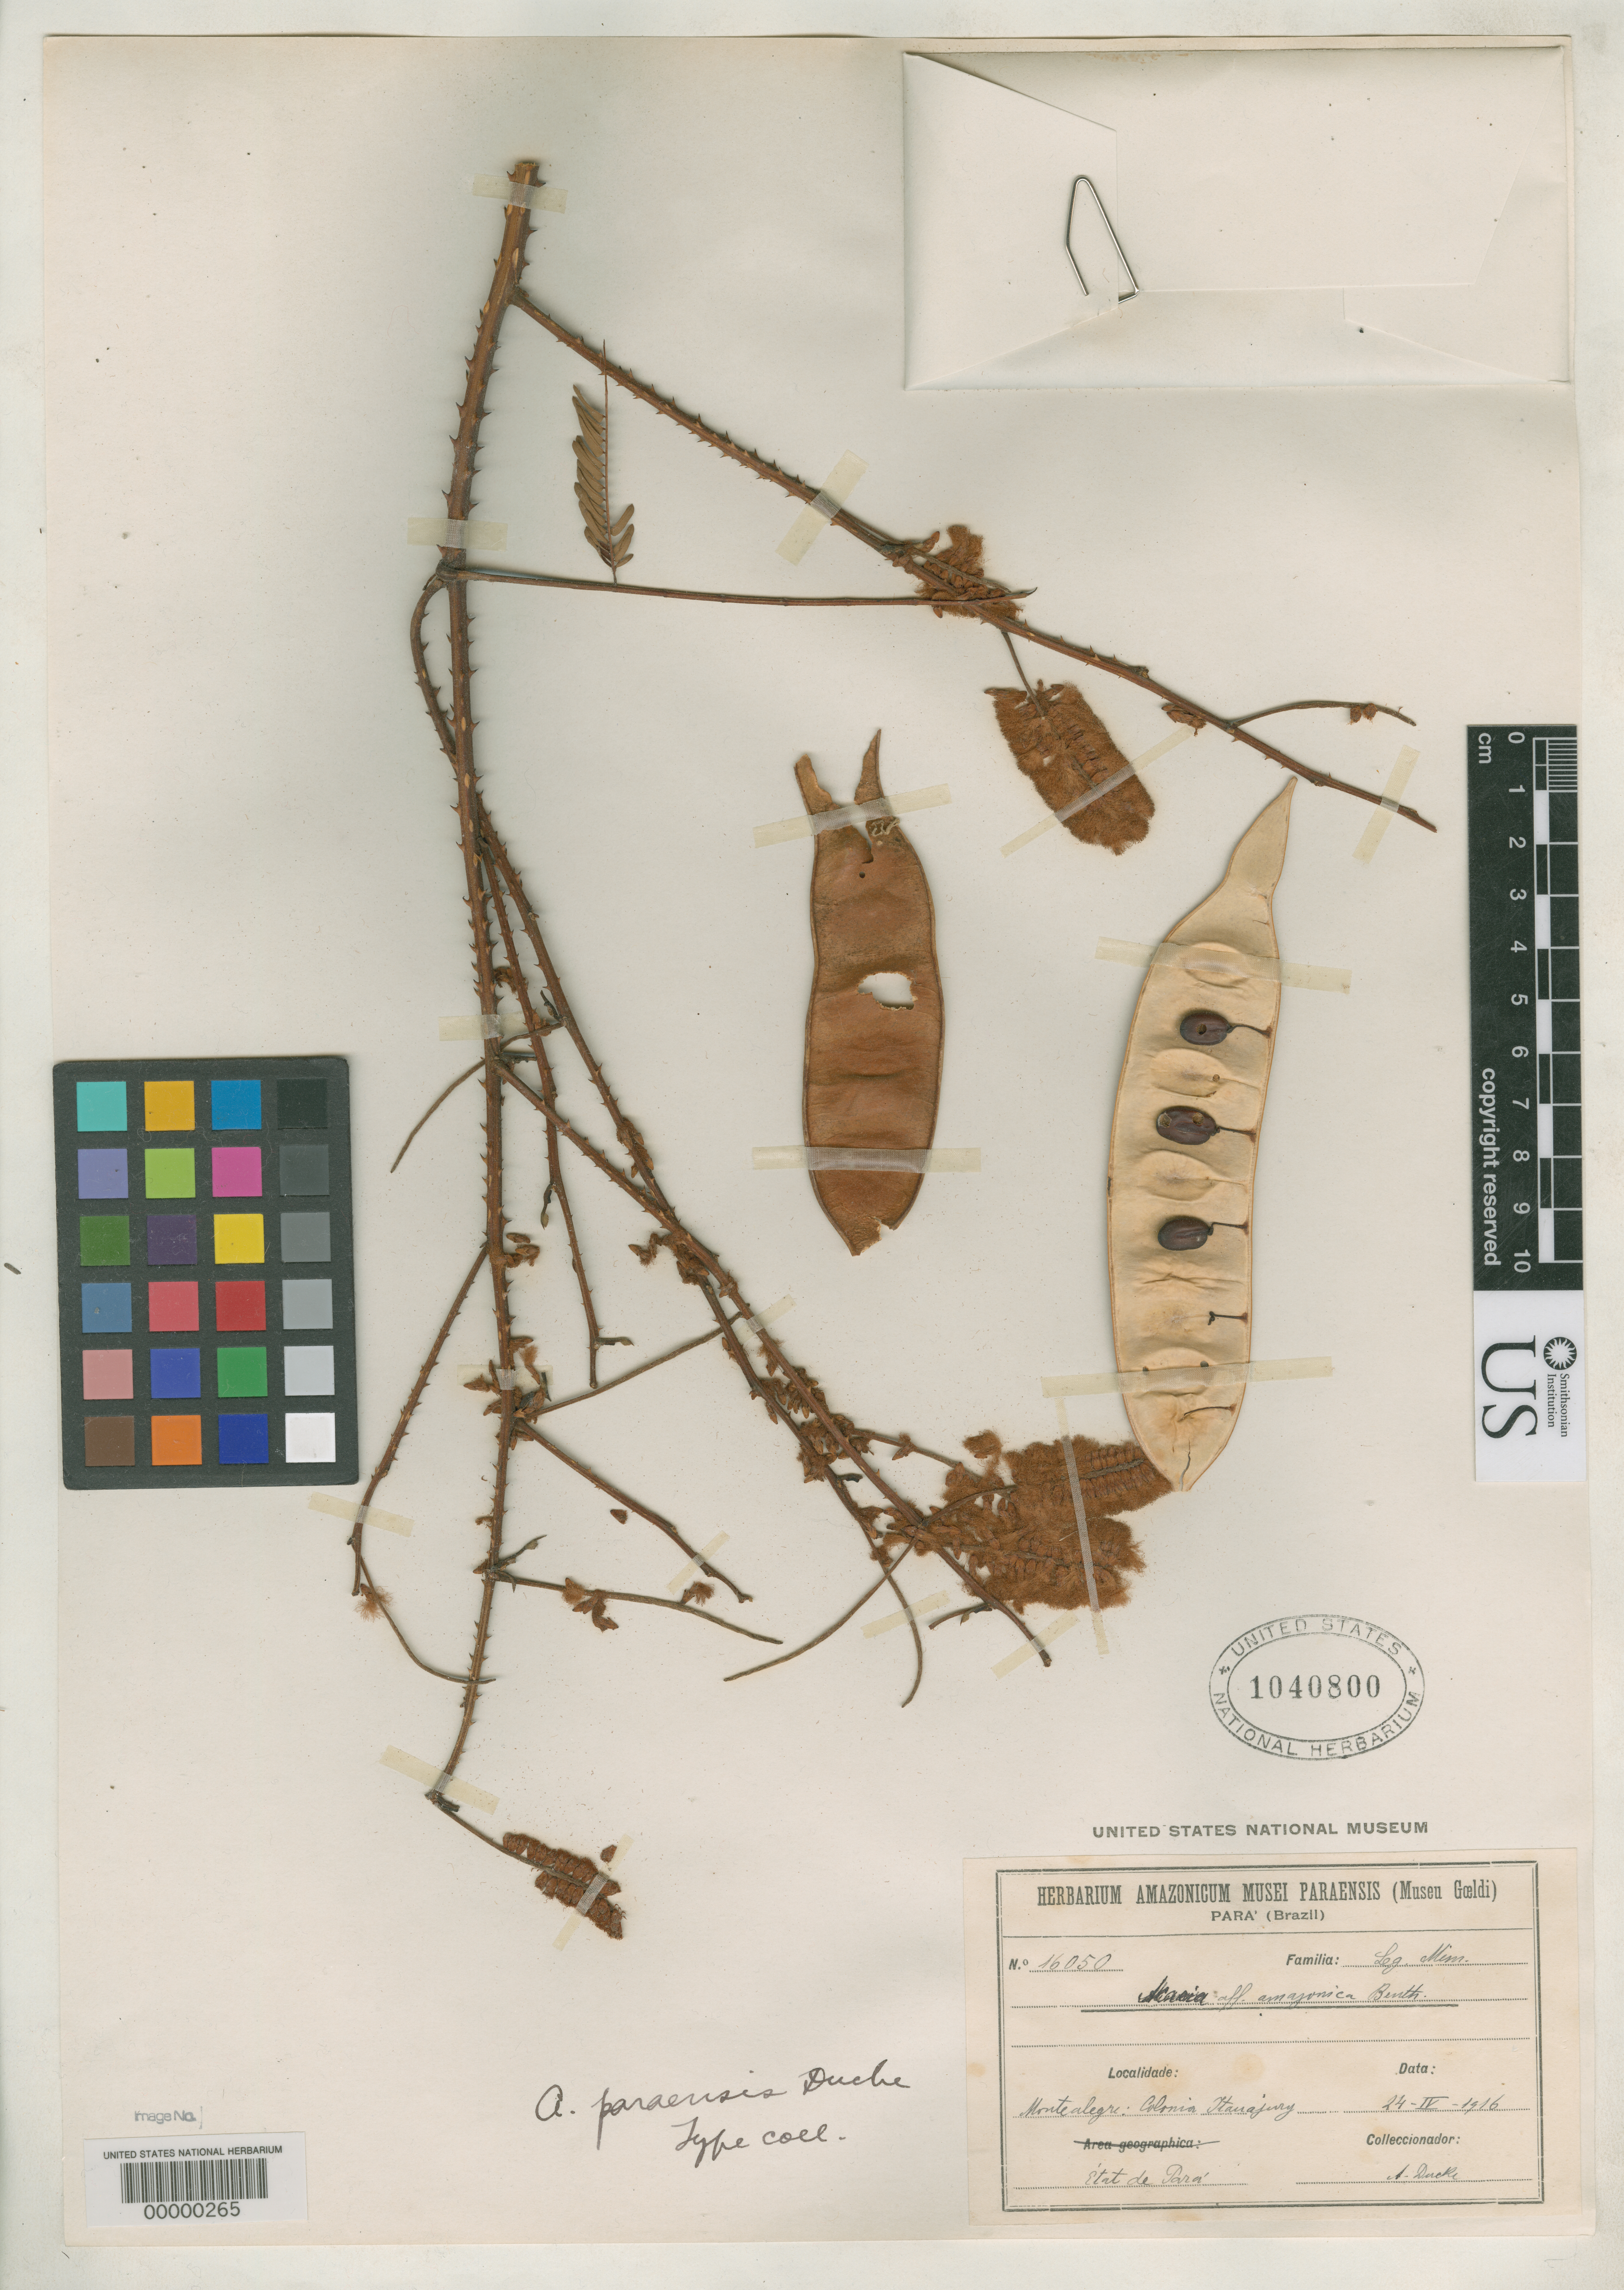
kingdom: Plantae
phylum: Tracheophyta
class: Magnoliopsida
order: Fabales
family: Fabaceae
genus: Acacia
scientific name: Acacia paraensis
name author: Ducke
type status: Isosyntype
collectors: A. Ducke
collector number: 16050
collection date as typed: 24 Apr 1916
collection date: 1916-04-24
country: Brazil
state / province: Pará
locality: Montealgre, Colonia Itaujury.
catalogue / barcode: US 1040800